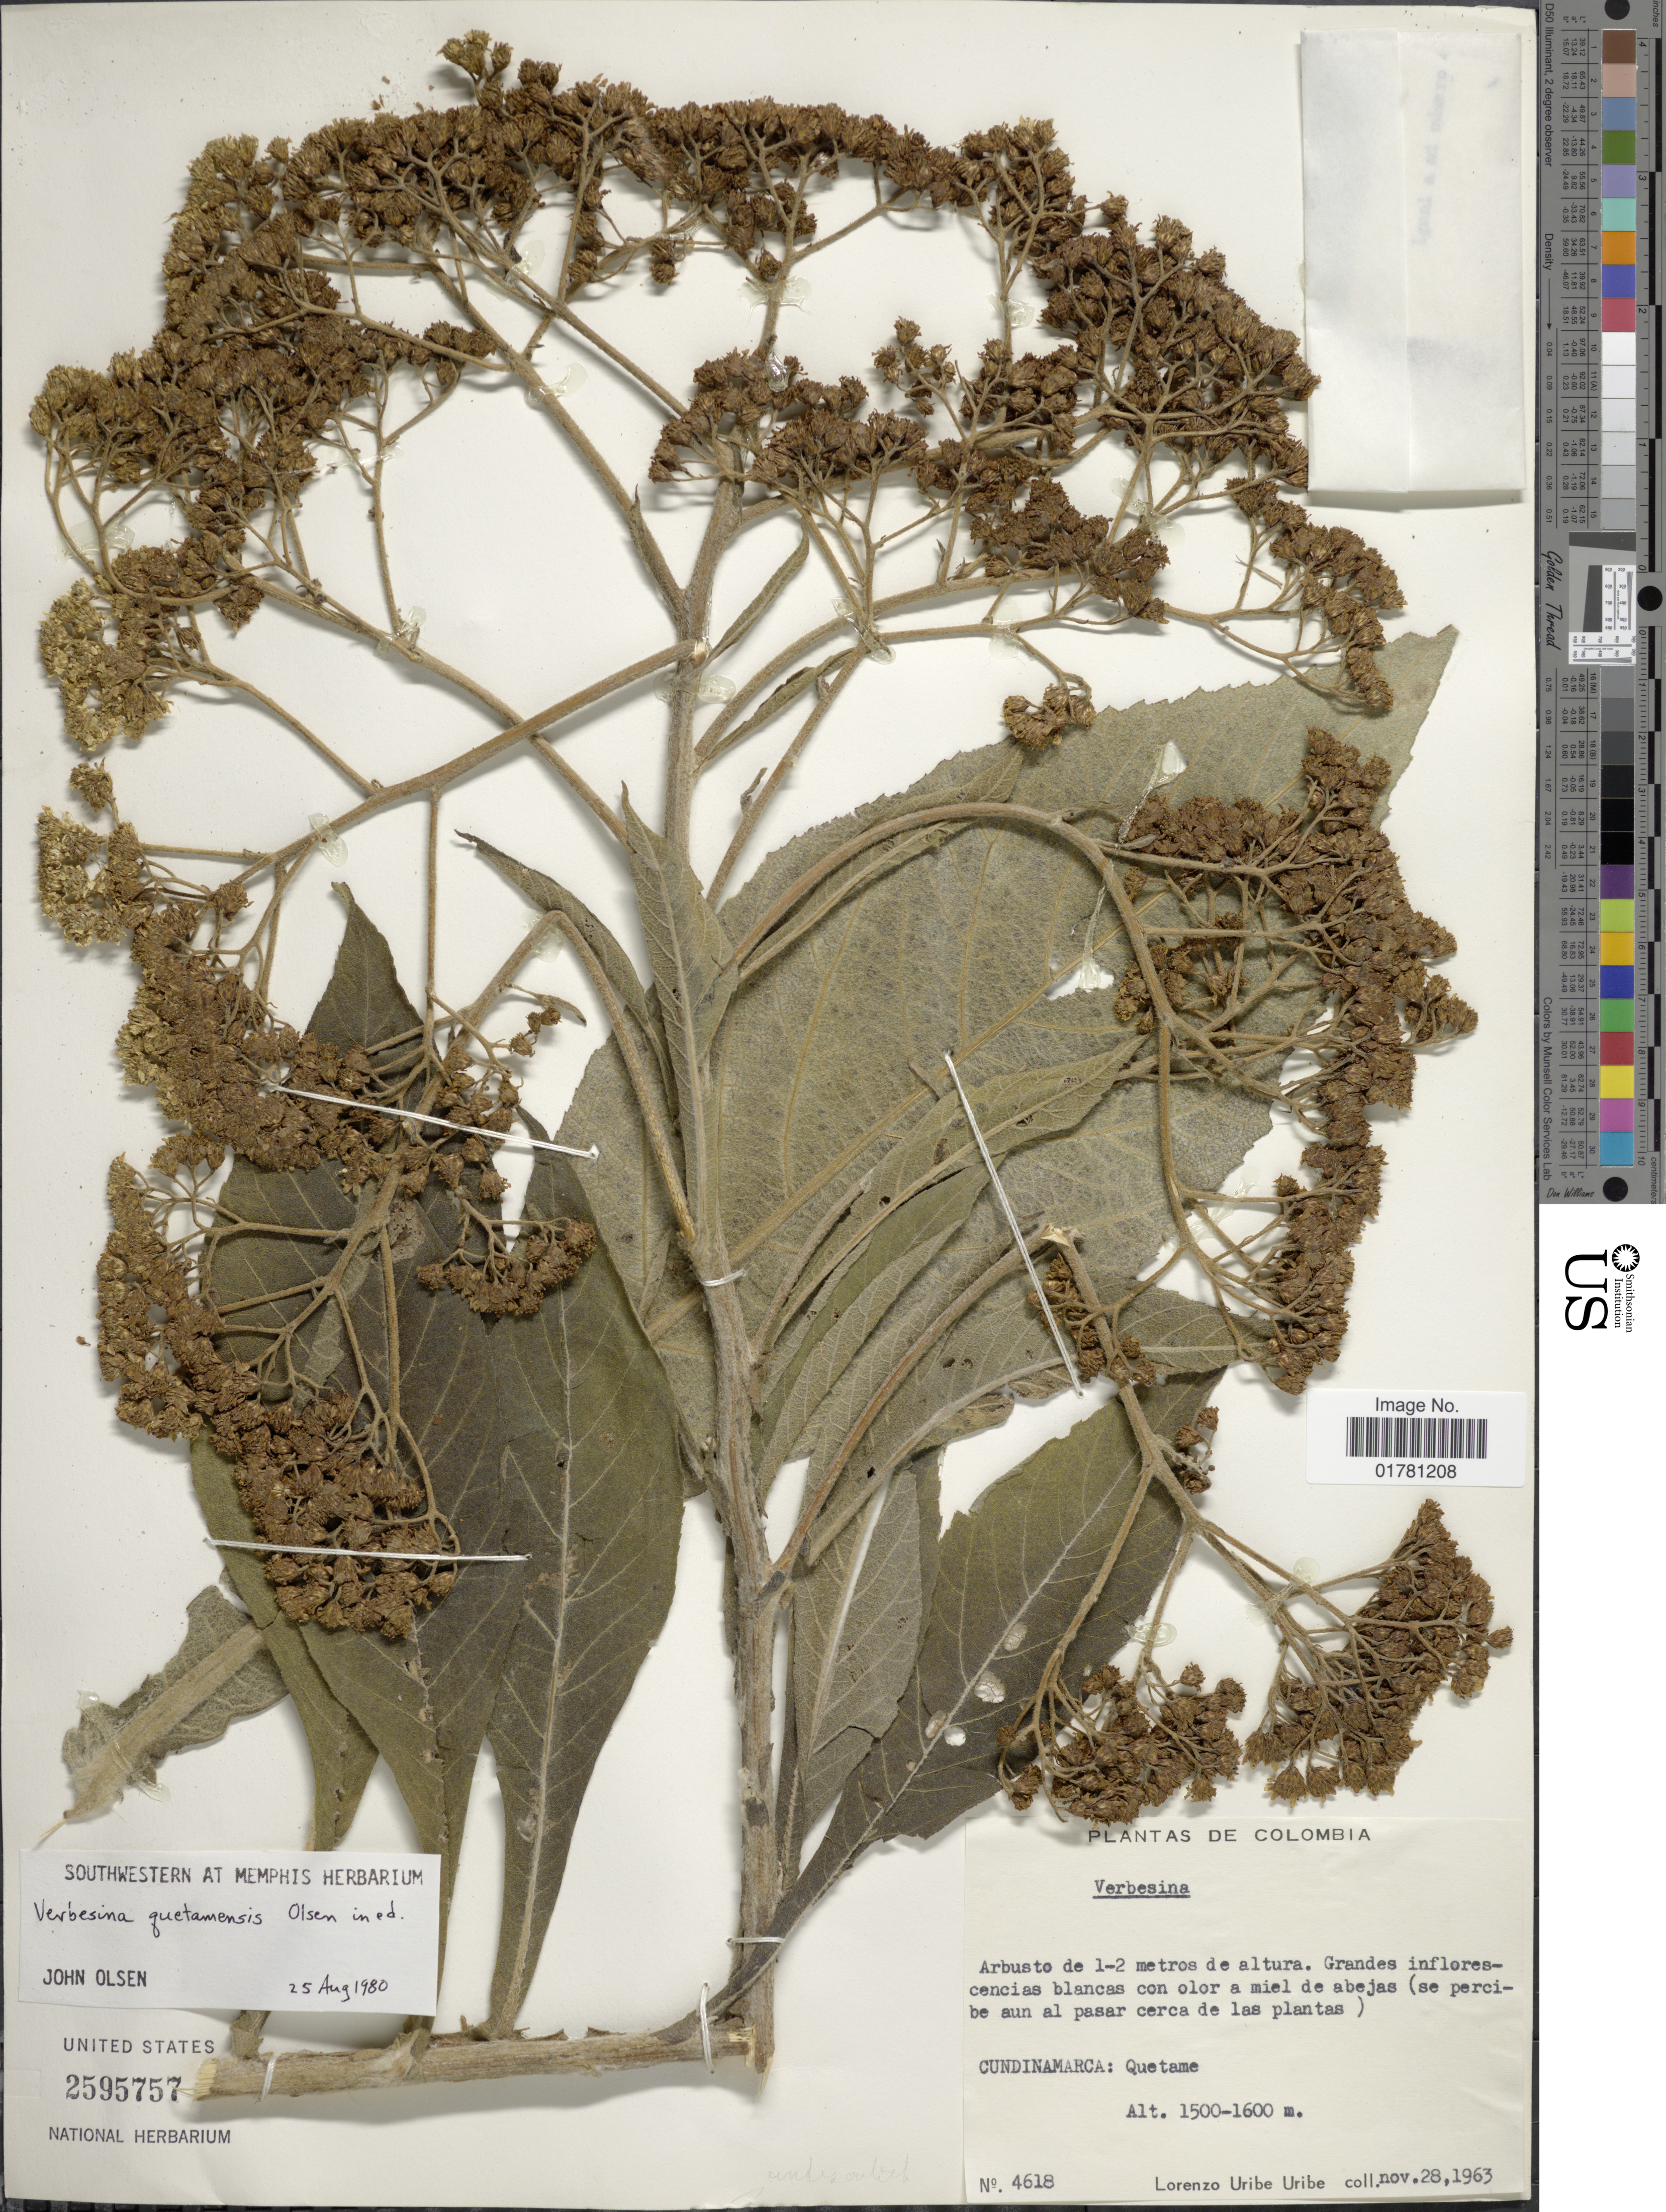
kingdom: Plantae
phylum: Tracheophyta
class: Magnoliopsida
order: Asterales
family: Asteraceae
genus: Verbesina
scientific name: Verbesina quetamensis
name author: Olsen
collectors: L. Uribe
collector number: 4618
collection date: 1963-11-28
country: Colombia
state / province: Cundinamarca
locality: Quetame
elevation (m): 1500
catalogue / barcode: US 2595757